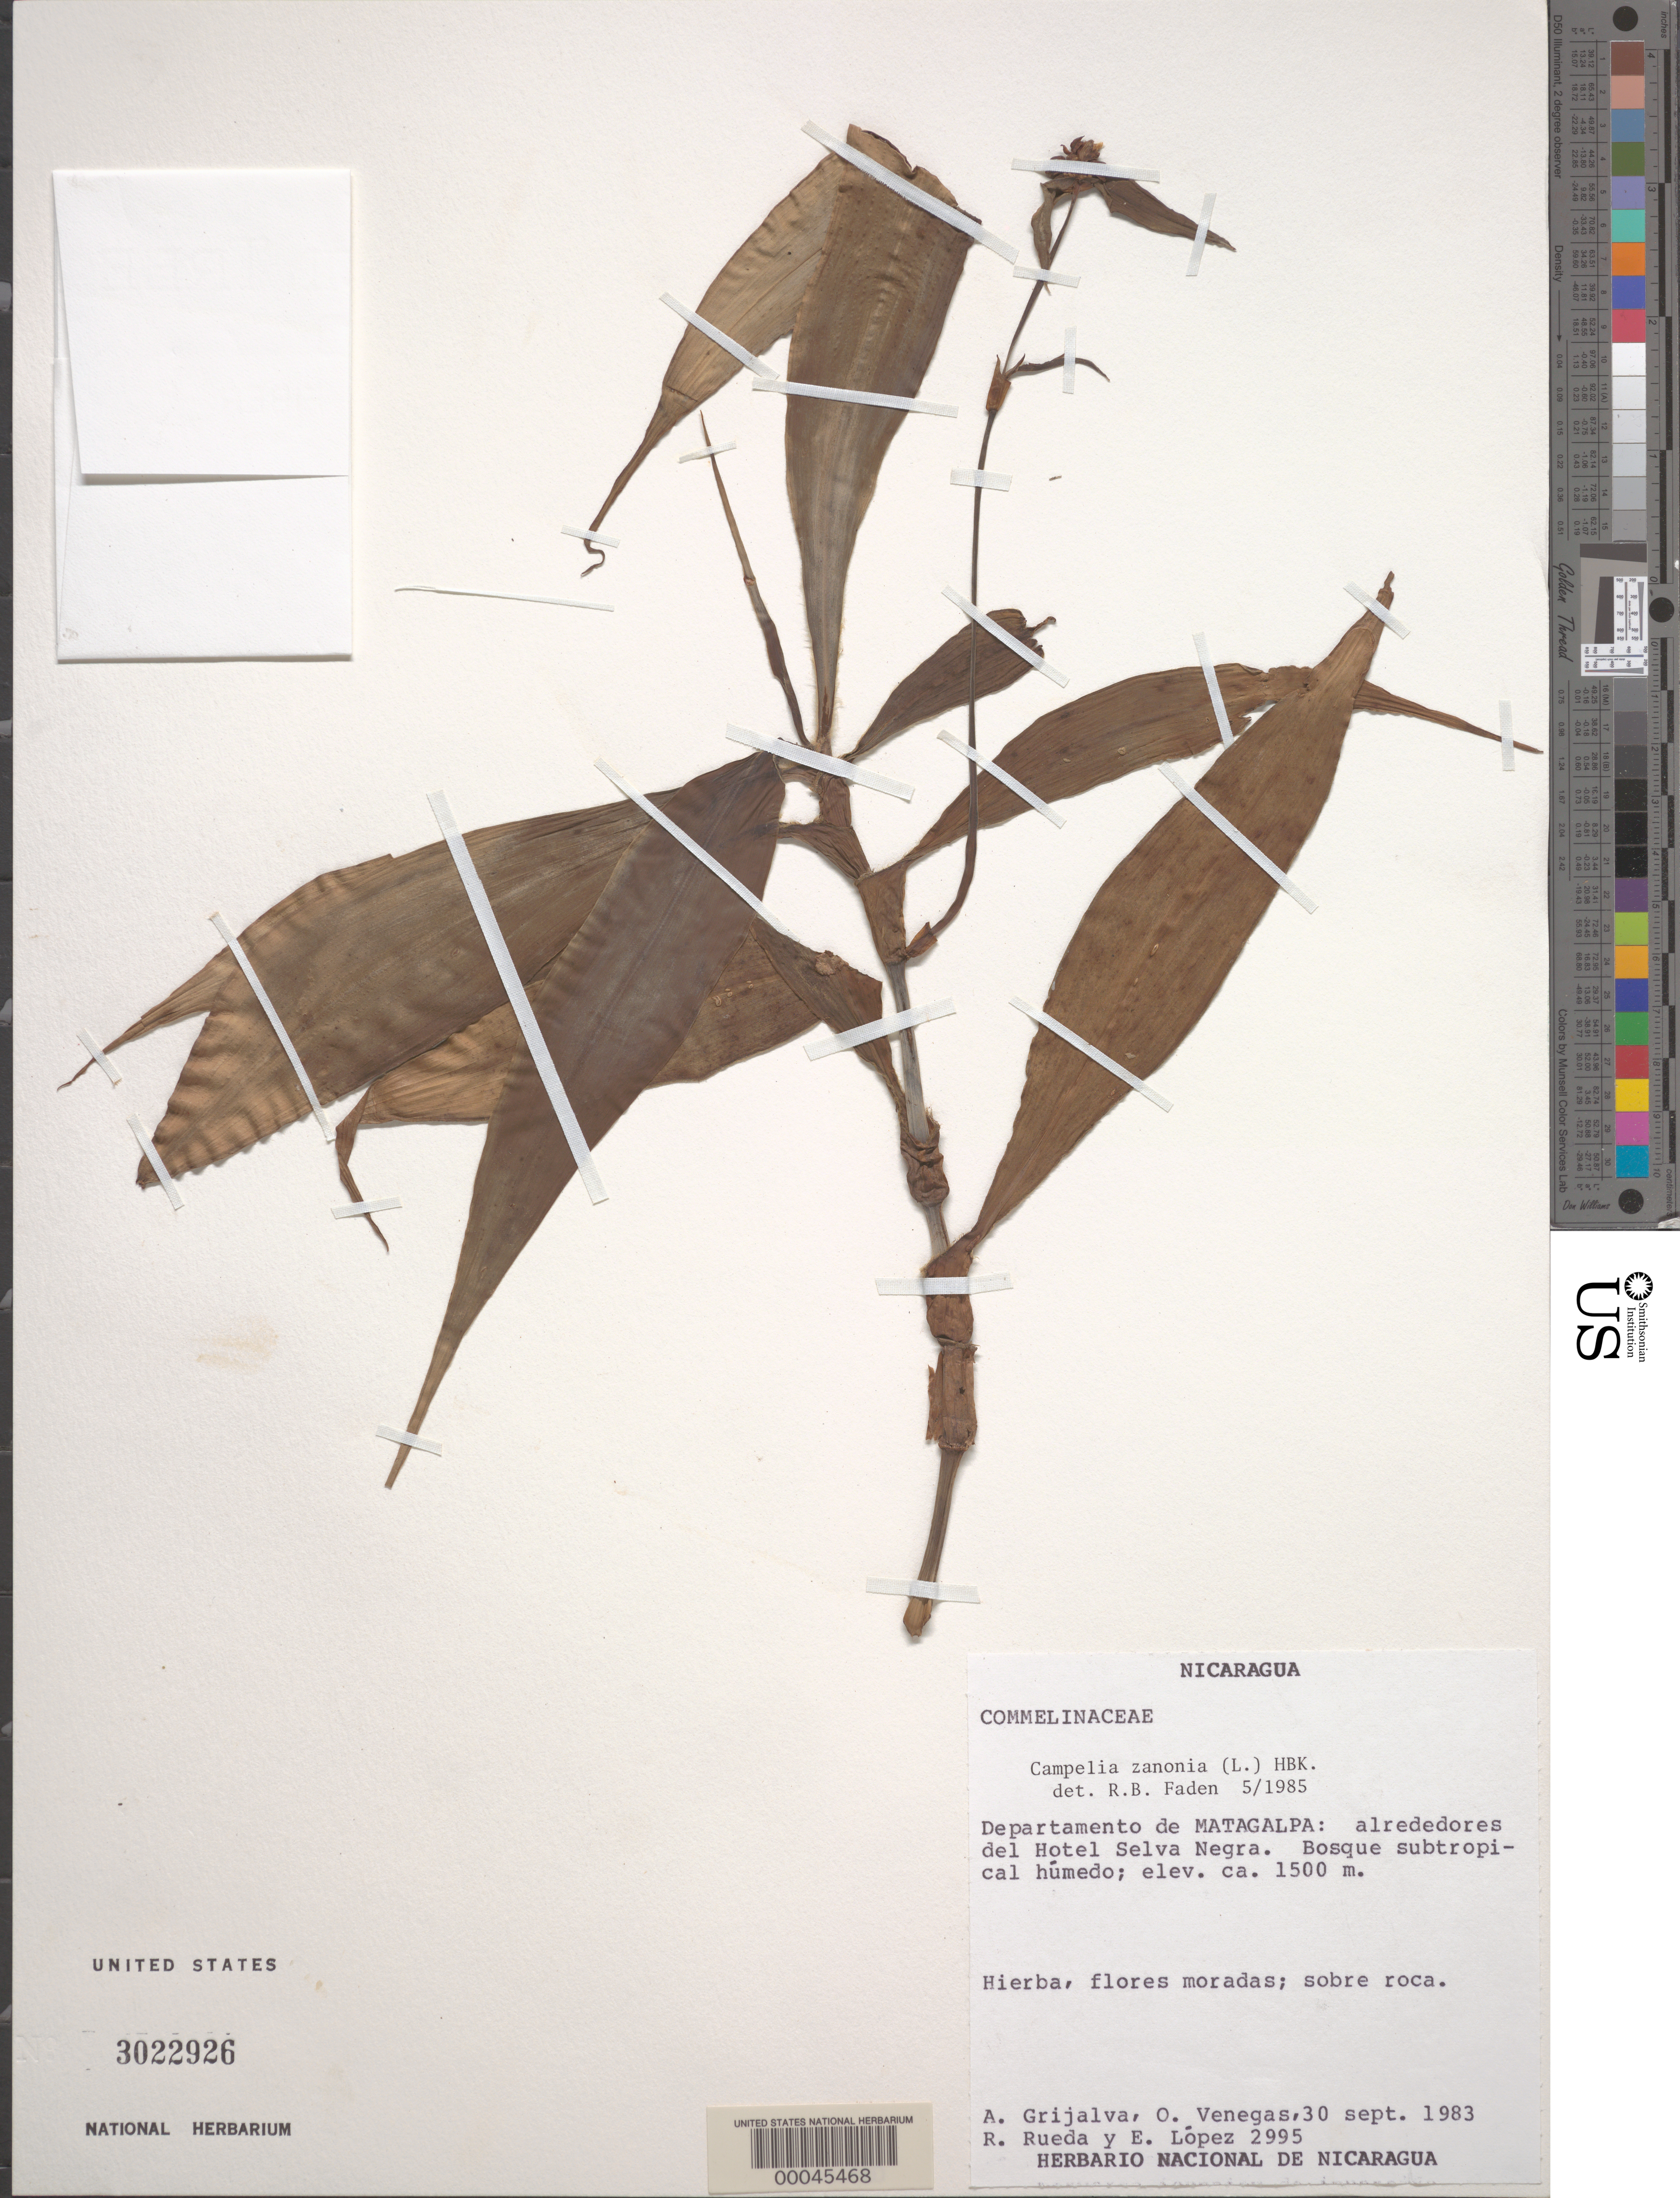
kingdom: Plantae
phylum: Tracheophyta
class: Liliopsida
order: Commelinales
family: Commelinaceae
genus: Tradescantia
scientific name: Tradescantia zanonia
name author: (L.) Sw.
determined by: Faden, Robert B., (US), Smithsonian Institution - National Museum of Natural History (UNITED STATES)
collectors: A. Grijalva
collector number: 2995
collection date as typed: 30 Sep 1983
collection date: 1983-09-30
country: Nicaragua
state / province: Matagalpa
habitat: Rocky soil, subtropical forest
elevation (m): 1500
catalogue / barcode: US 3022926